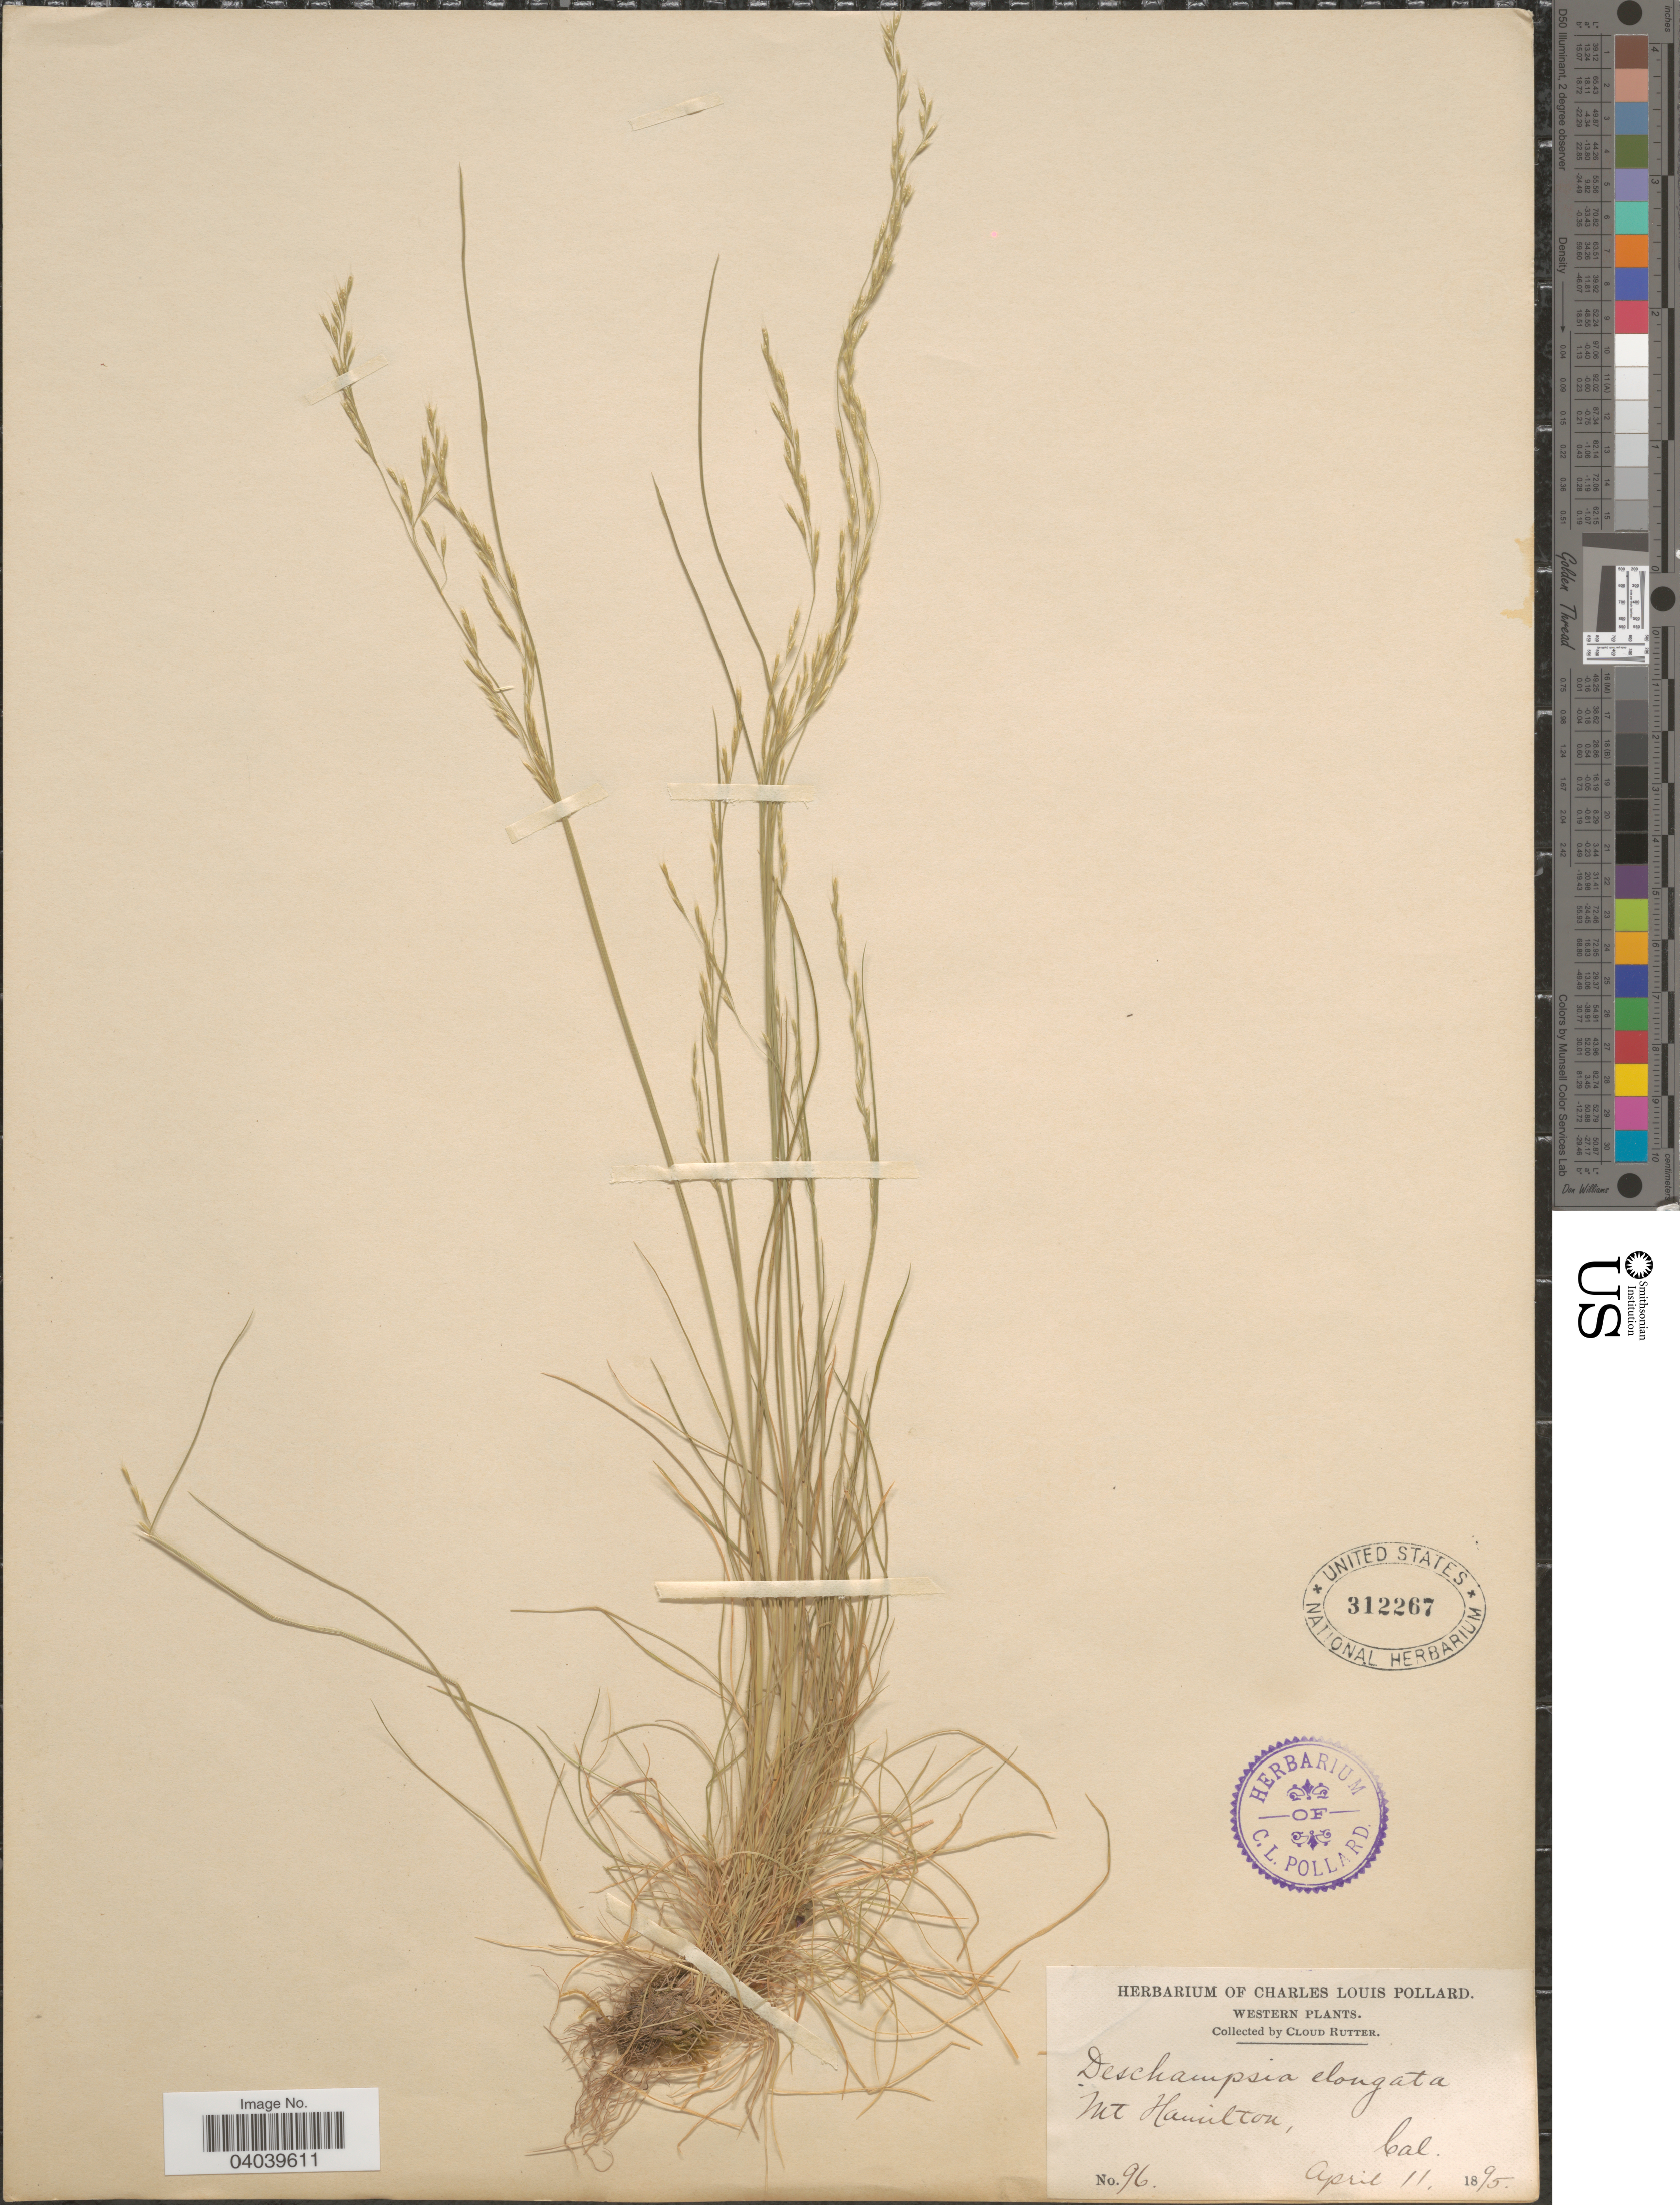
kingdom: Plantae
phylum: Tracheophyta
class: Liliopsida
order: Poales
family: Poaceae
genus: Deschampsia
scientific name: Deschampsia elongata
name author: (Hook.) Munro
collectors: C. Rutter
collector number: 96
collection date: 1895-04-11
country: United States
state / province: California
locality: Western. Mt. Hamilton.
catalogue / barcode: US 312267